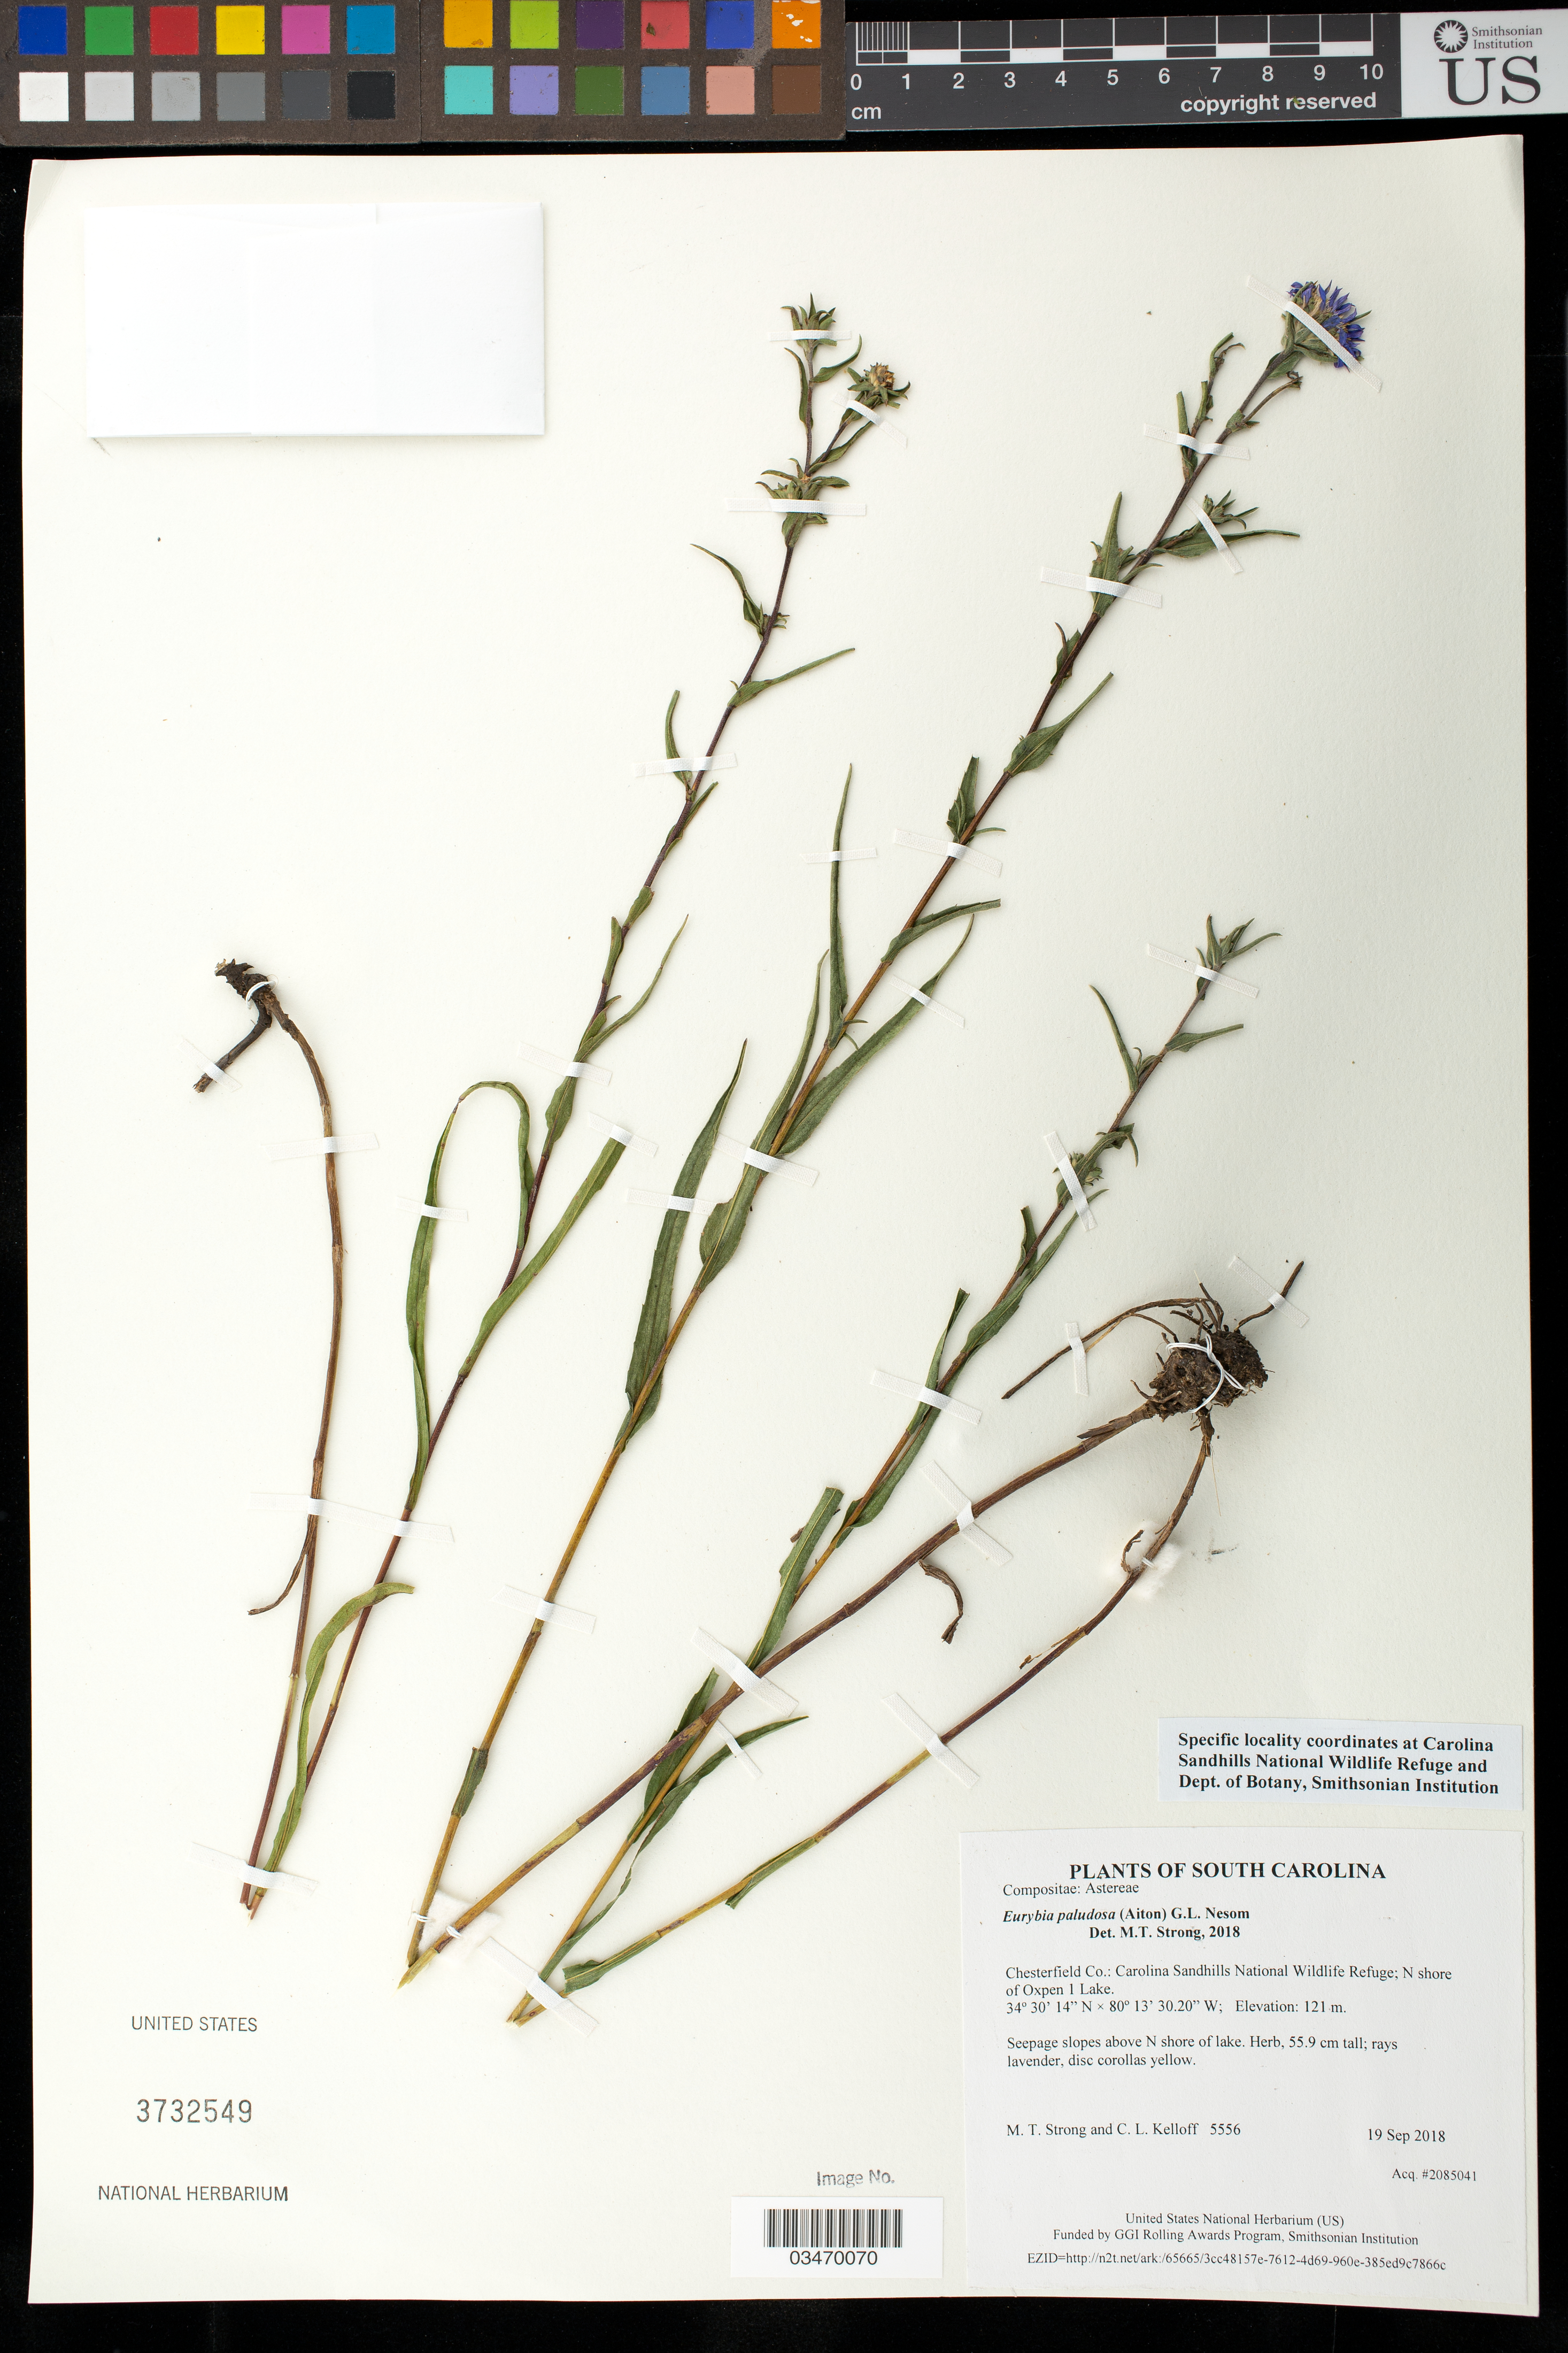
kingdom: Plantae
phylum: Tracheophyta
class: Magnoliopsida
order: Asterales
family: Asteraceae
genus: Eurybia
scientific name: Eurybia paludosa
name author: (Aiton) G.L. Nesom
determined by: Strong, M. T., (US), Smithsonian Institution - National Museum of Natural History (UNITED STATES)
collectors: M. T. Strong & C. L. Kelloff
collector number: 5556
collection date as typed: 19 Sep 2018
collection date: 2018-09-19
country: United States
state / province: South Carolina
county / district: Chesterfield Co.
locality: Carolina Sandhills National Wildlife Refuge; N shore of Oxpen 1 Lake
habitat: Seepage slopes above N shore of Oxpen 1 Lake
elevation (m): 121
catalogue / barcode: US 3732549